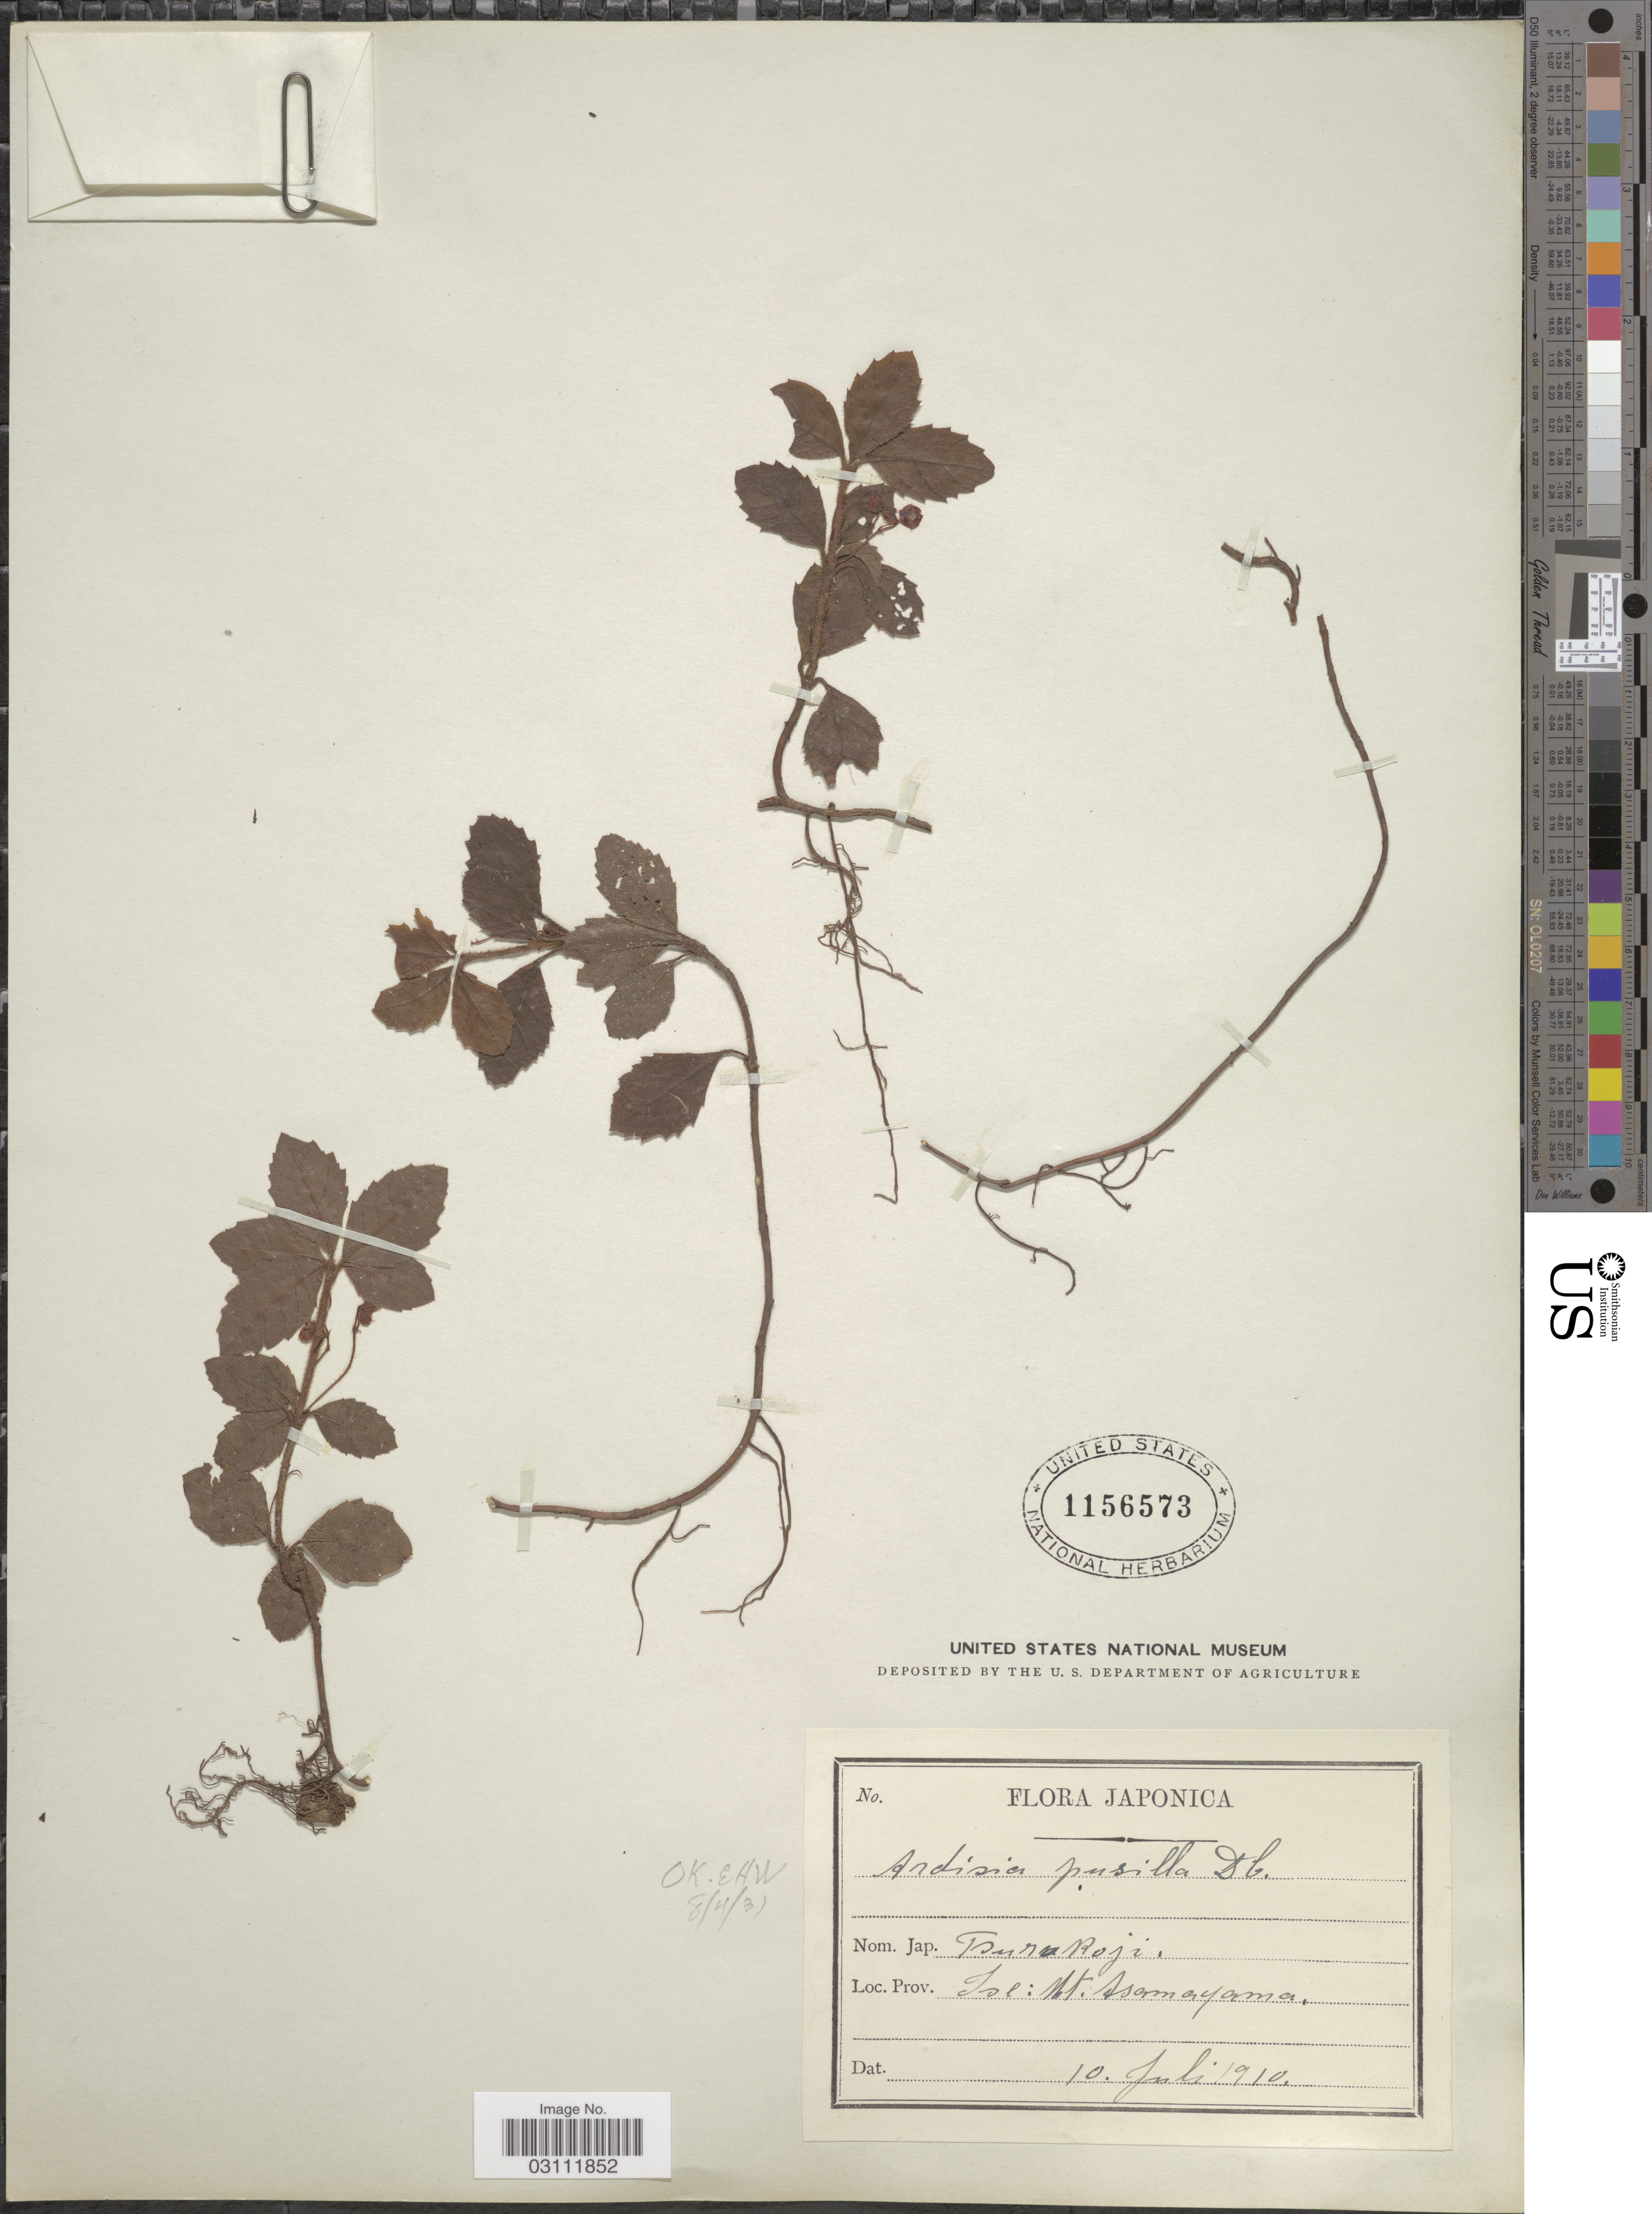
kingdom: Plantae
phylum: Tracheophyta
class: Magnoliopsida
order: Ericales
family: Primulaceae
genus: Ardisia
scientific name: Ardisia pusilla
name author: A. DC.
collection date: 1910-07-10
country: Japan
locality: Isl.: Mt. Asamayama.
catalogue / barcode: US 1156573